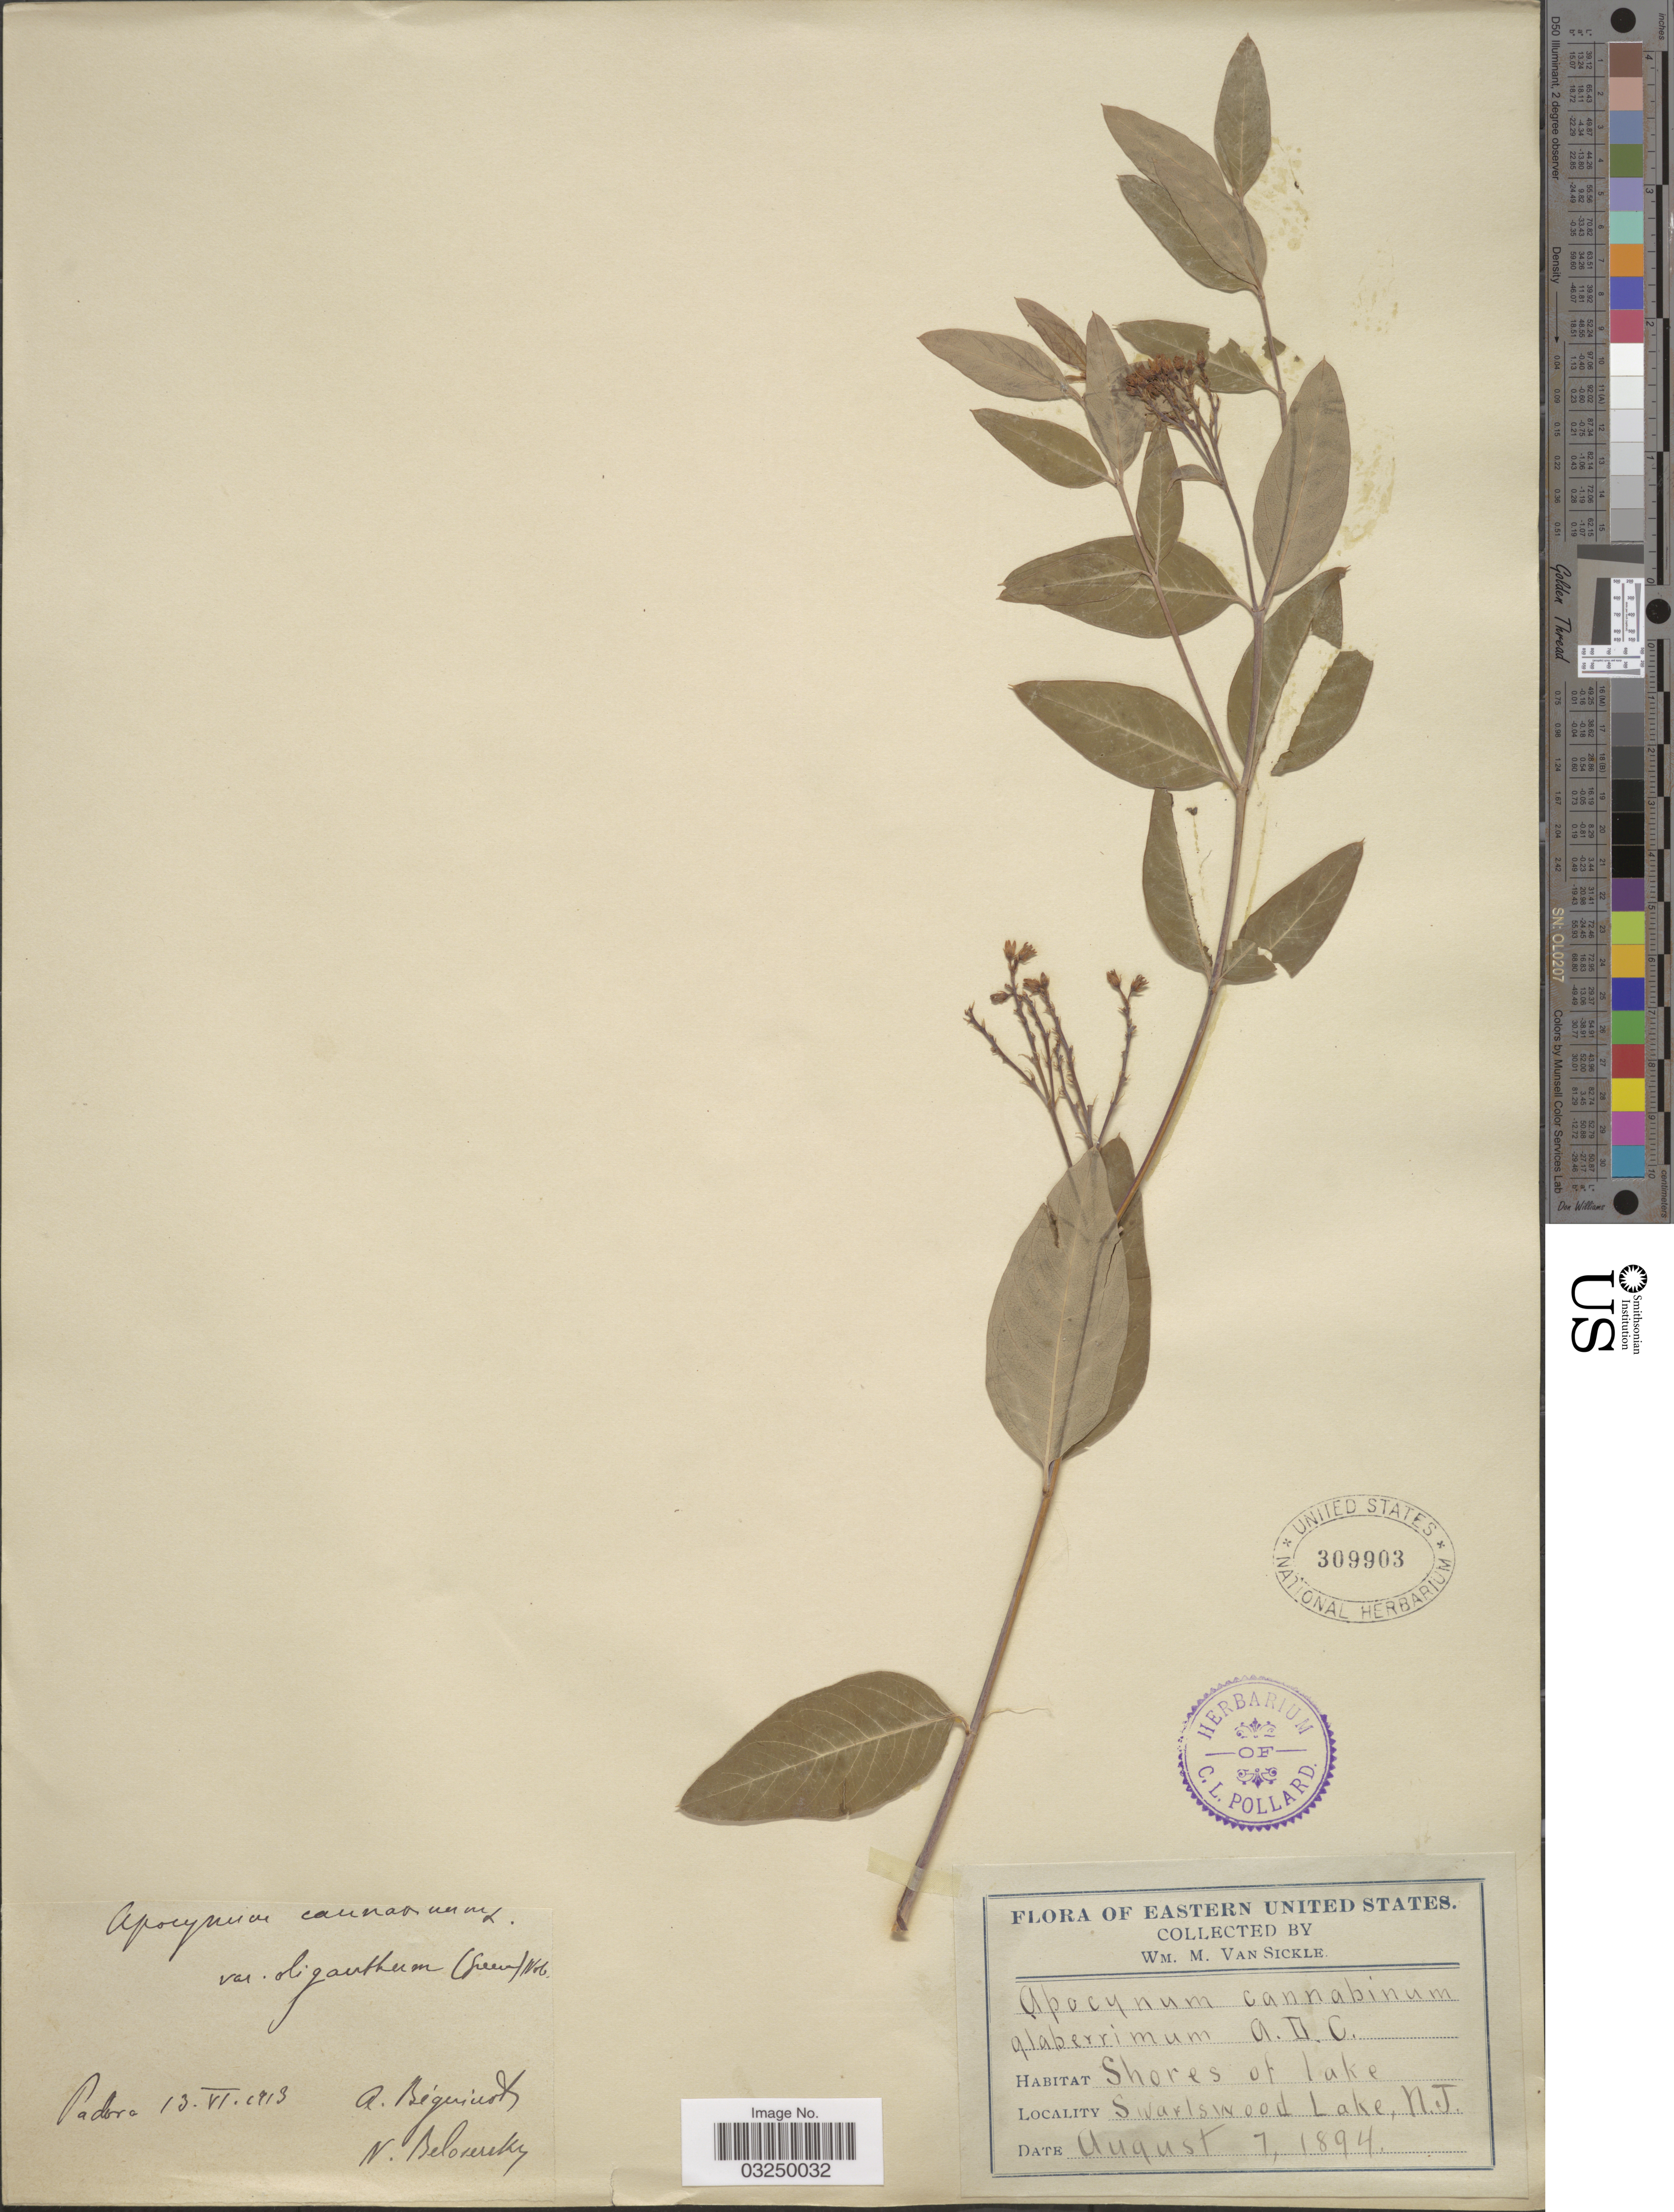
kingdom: Plantae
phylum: Tracheophyta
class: Magnoliopsida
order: Gentianales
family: Apocynaceae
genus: Apocynum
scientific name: Apocynum oliganthum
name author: Greene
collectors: W. M. Van Sickle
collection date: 1894-08-07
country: United States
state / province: New Jersey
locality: Shores of lake. Swarlswood Lake.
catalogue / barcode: US 309903